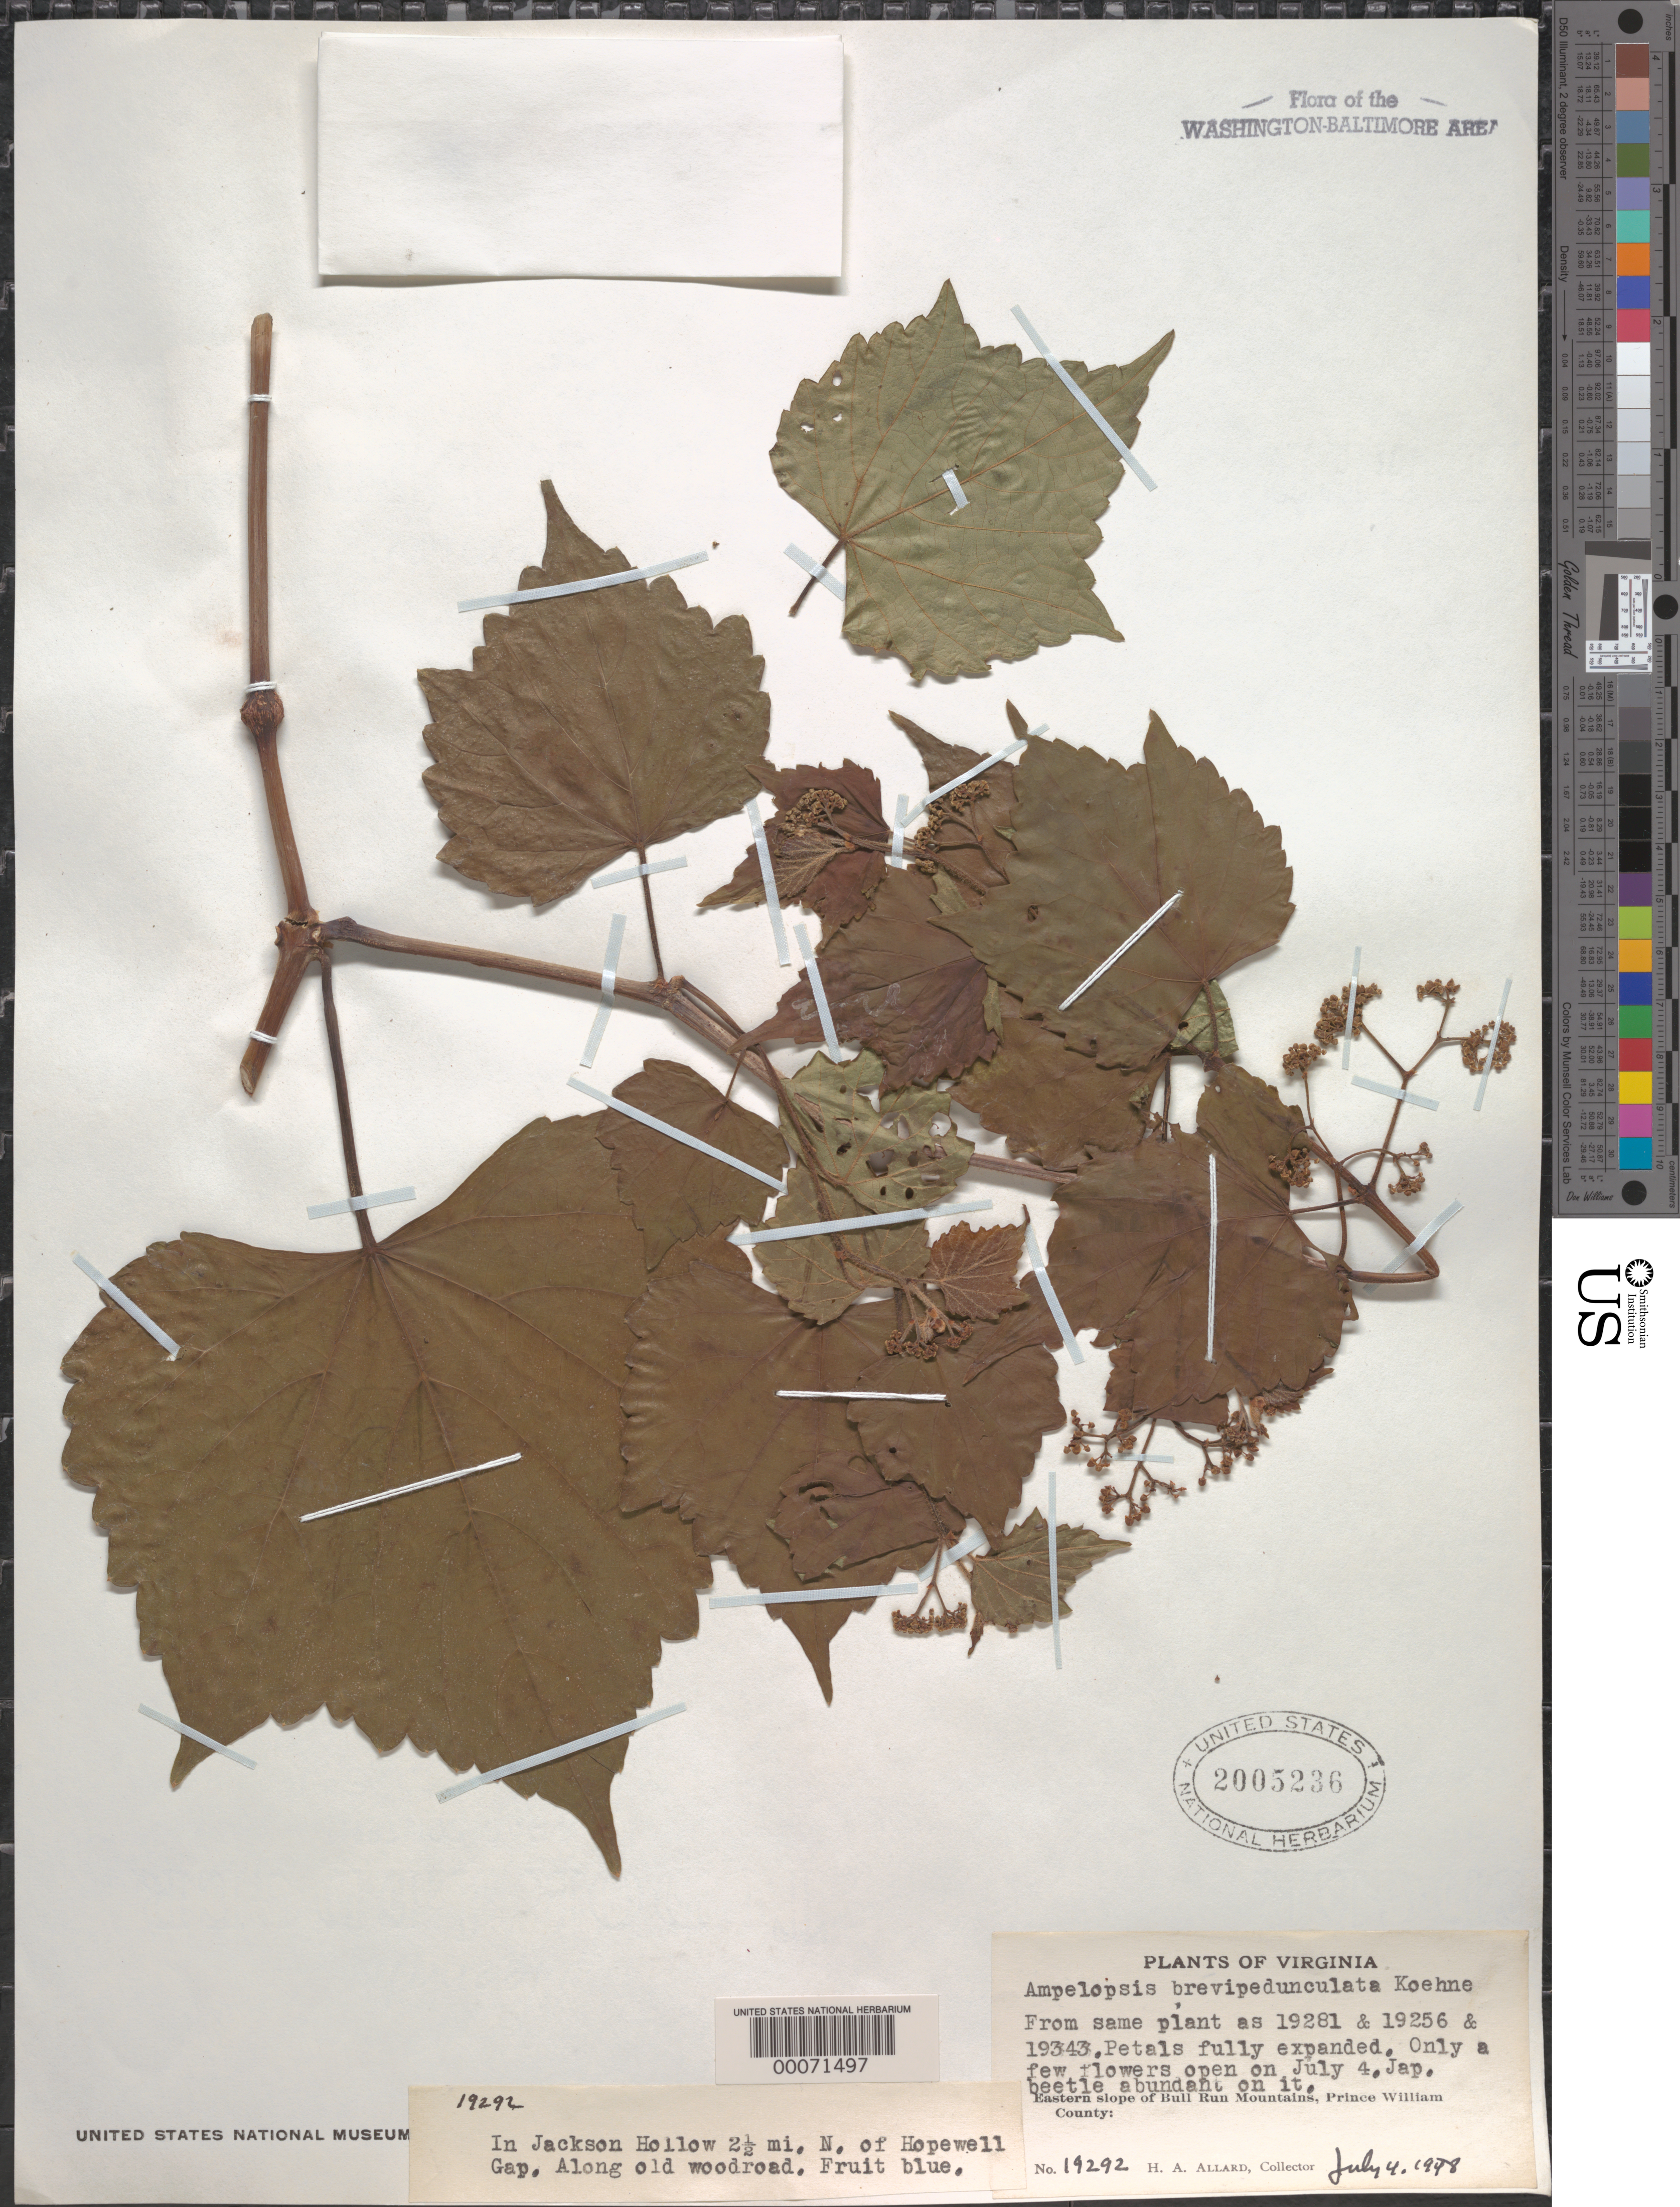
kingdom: Plantae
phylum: Tracheophyta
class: Magnoliopsida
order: Vitales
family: Vitaceae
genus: Ampelopsis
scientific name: Ampelopsis brevipedunculata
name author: (Maxim.) Trautv.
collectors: H. A. Allard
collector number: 19292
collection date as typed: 04 Jul 1948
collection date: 1948-07-04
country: United States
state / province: Virginia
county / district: Prince William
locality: Jackson Hollow, north of Hopewell Gap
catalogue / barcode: US 2005236